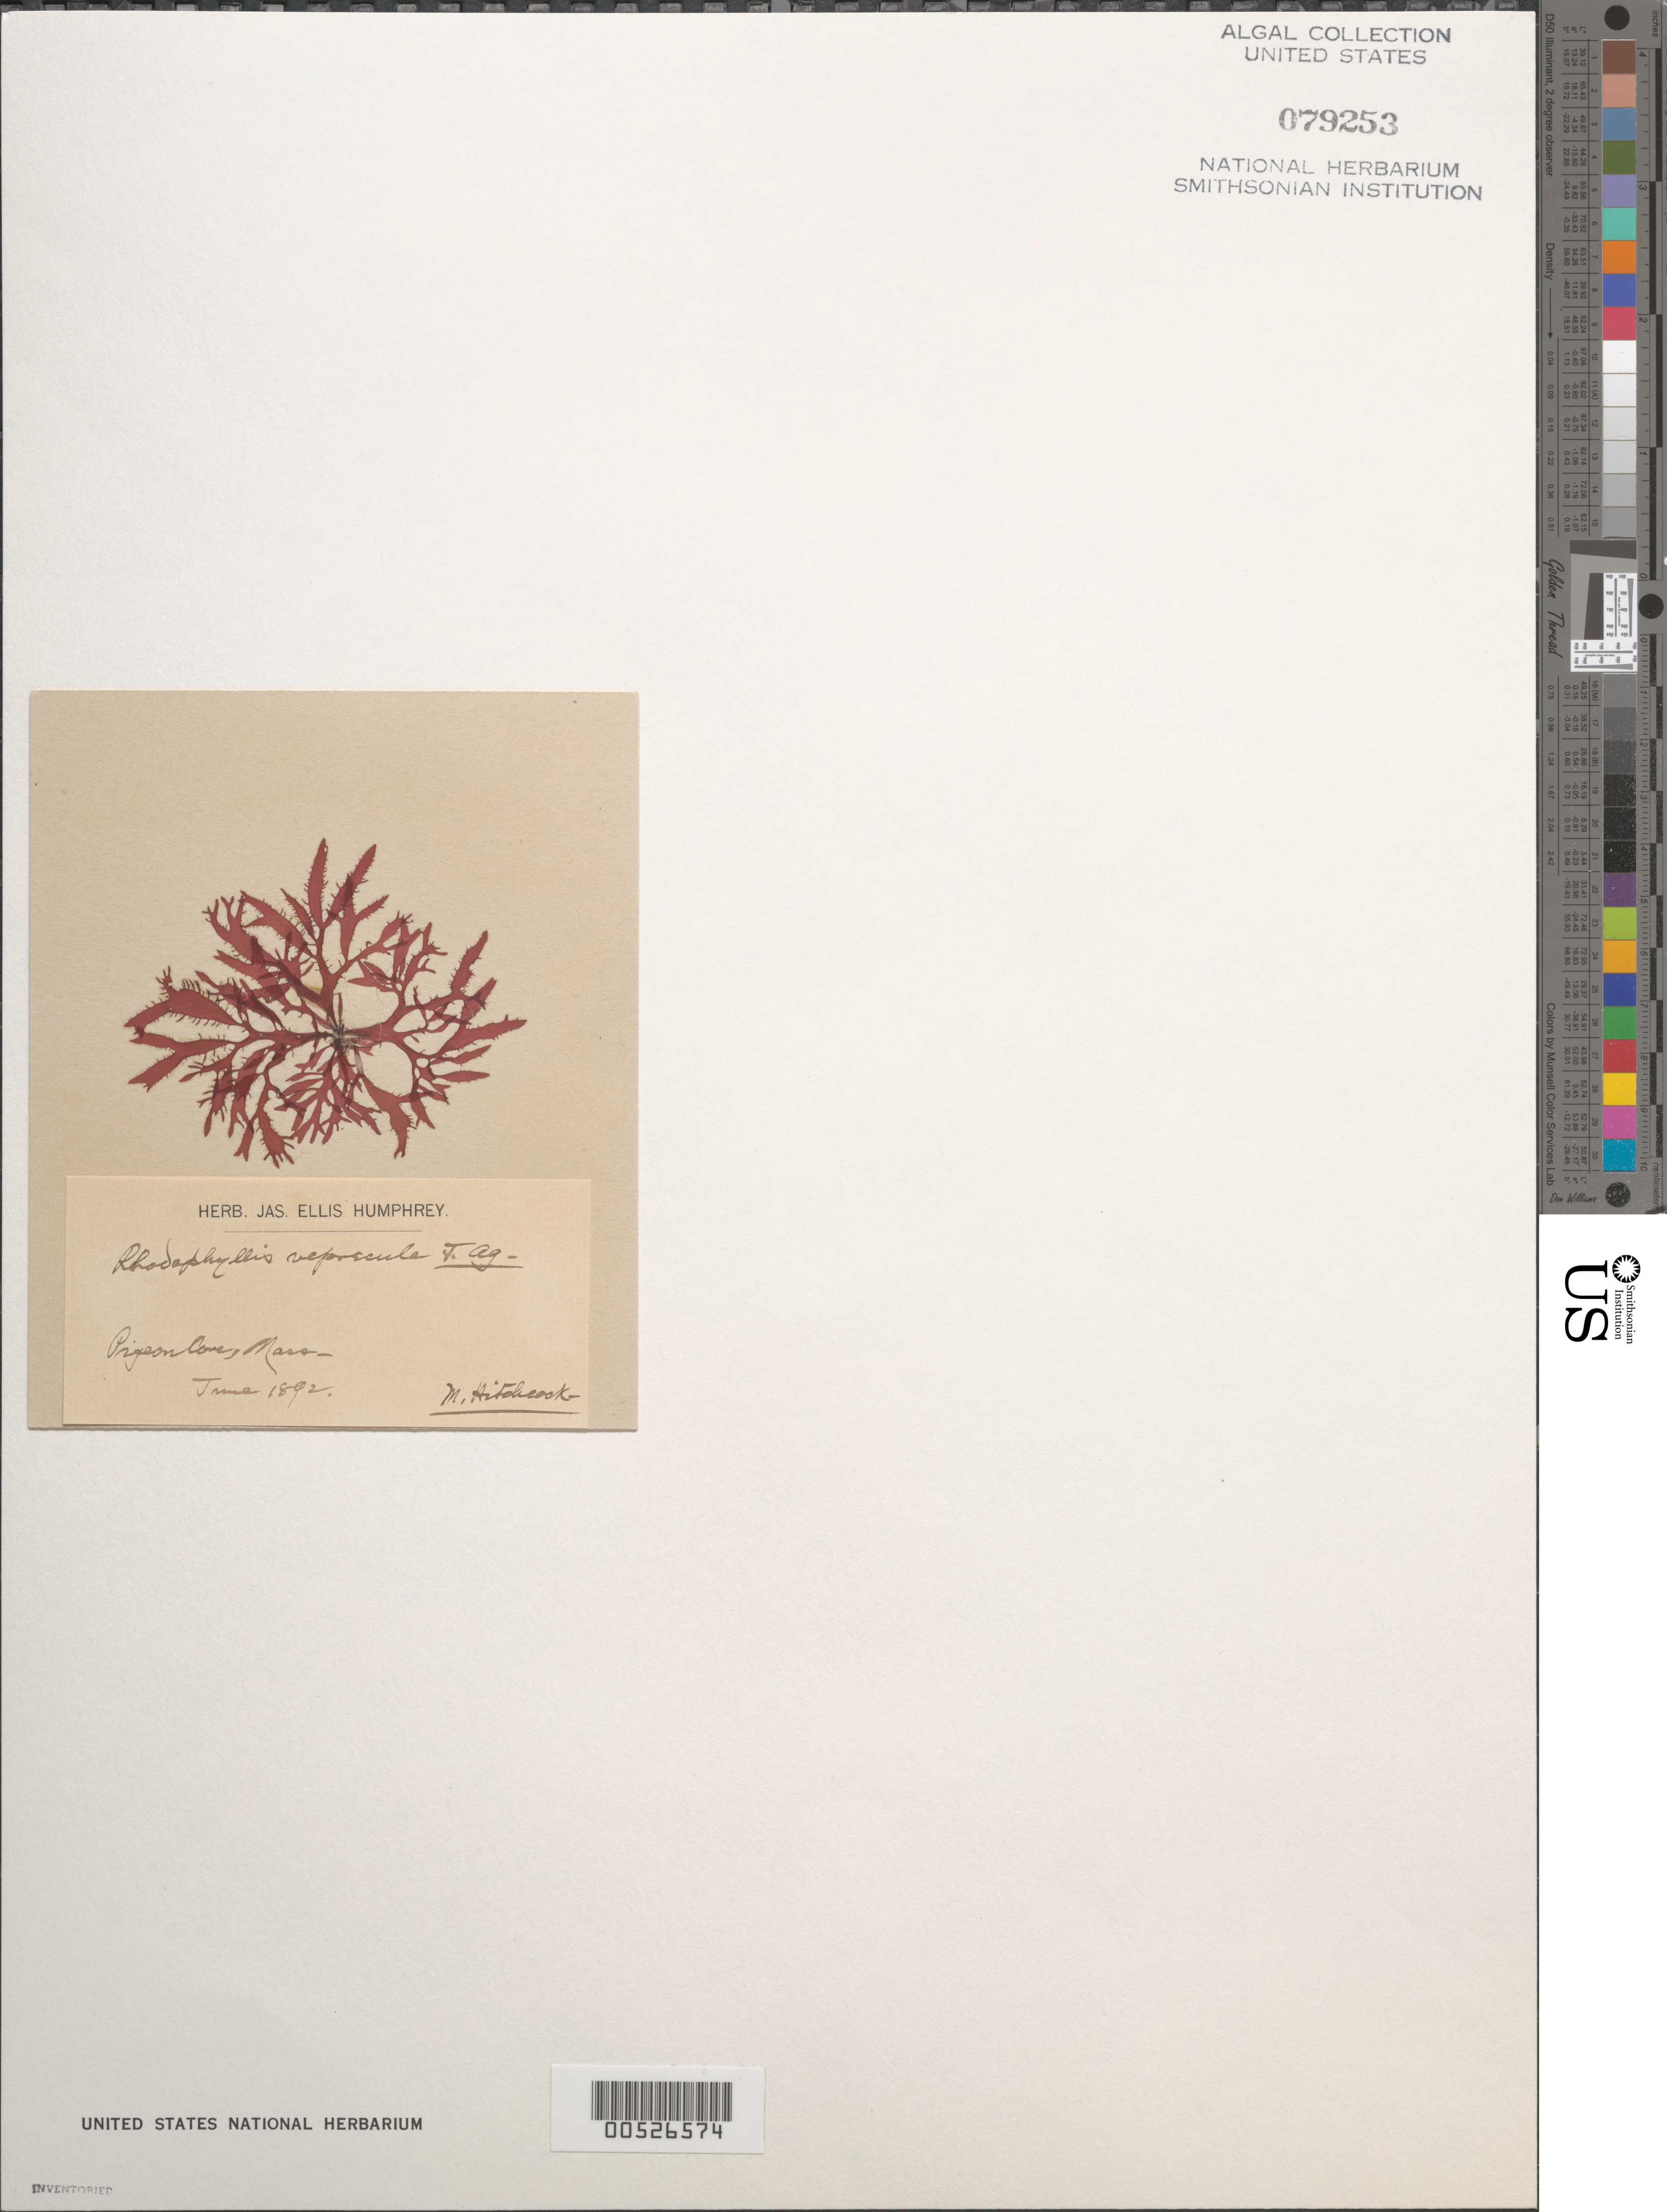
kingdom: Plantae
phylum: Rhodophyta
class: Florideophyceae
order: Gigartinales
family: Cystocloniaceae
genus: Fimbrifolium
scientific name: Fimbrifolium dichotomum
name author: (Lepechin) Hansen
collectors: M. Hitchcock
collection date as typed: Jun 1892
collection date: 1892-06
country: United States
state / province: Massachusetts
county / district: Essex County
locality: Pigeon Cove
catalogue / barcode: US 79253